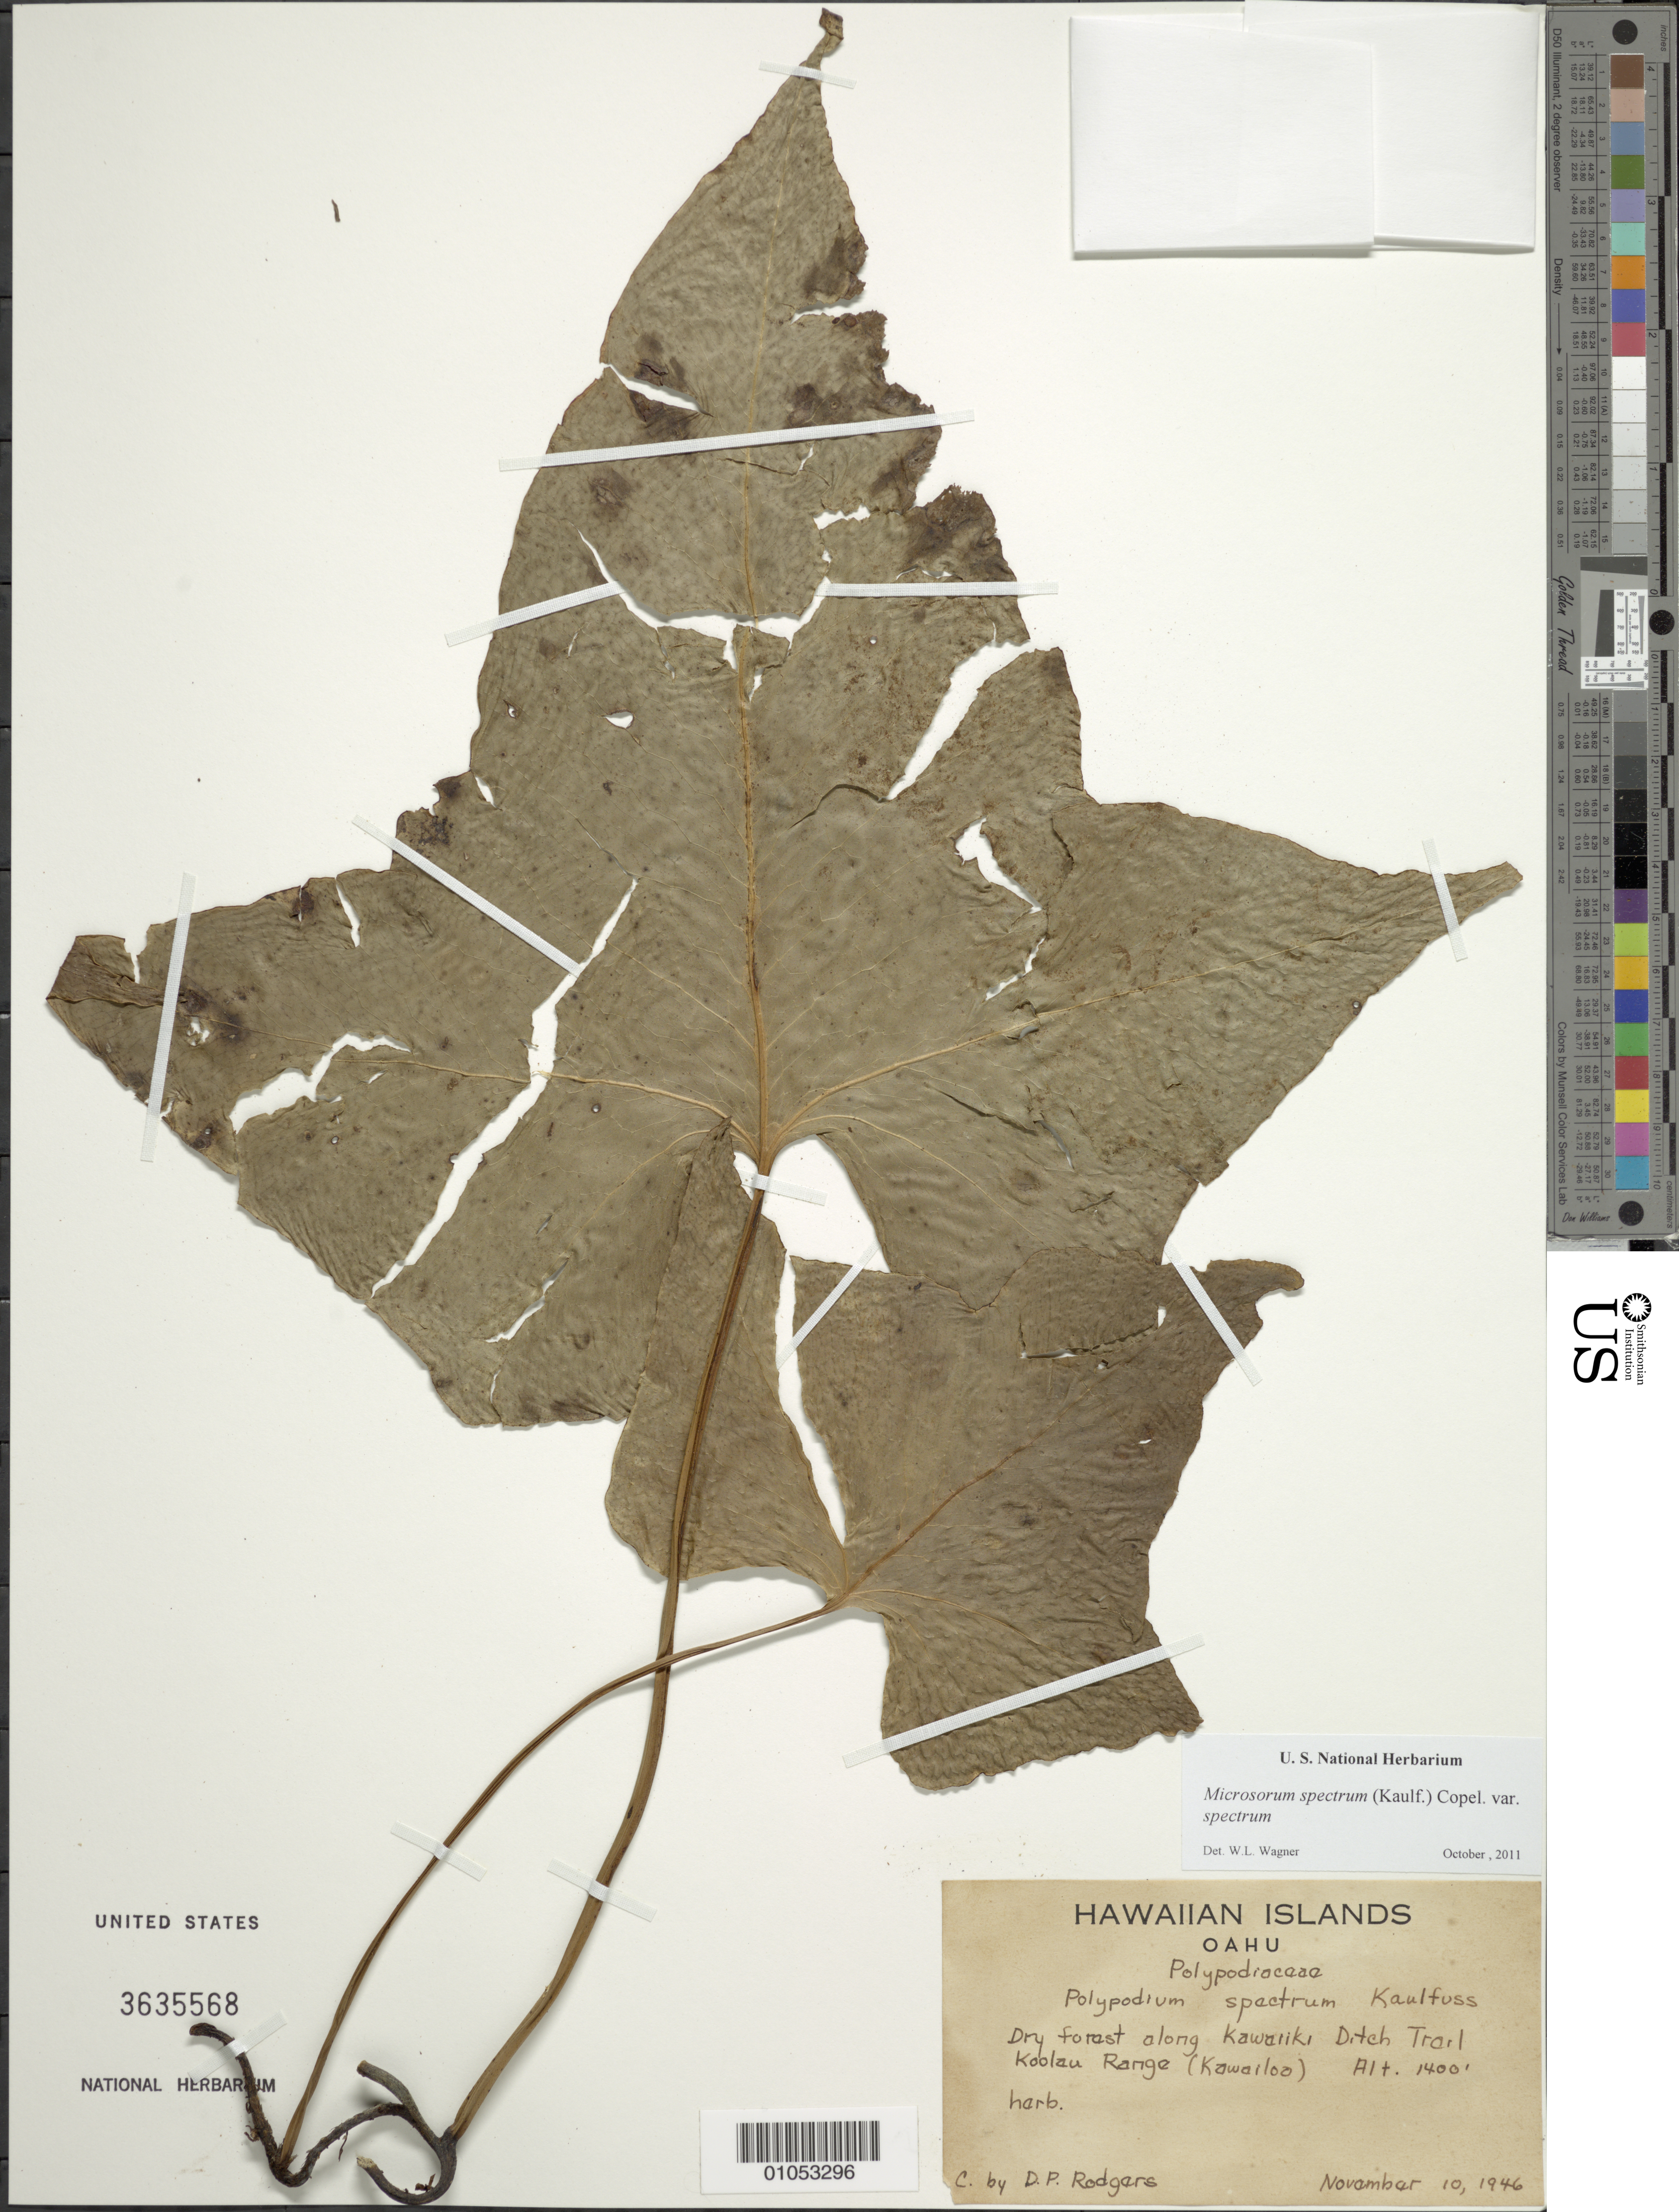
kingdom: Plantae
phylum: Tracheophyta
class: Polypodiopsida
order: Polypodiales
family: Polypodiaceae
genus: Microsorum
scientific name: Microsorum spectrum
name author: (Kaulf.) Copel.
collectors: D. Rogers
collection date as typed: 10 Nov 1946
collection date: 1946-11-10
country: United States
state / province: Hawaii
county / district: Honolulu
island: Oahu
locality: Koolau Range (Kawailoo), along Kawaiiki Ditch Trail.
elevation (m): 427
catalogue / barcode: US 3635568